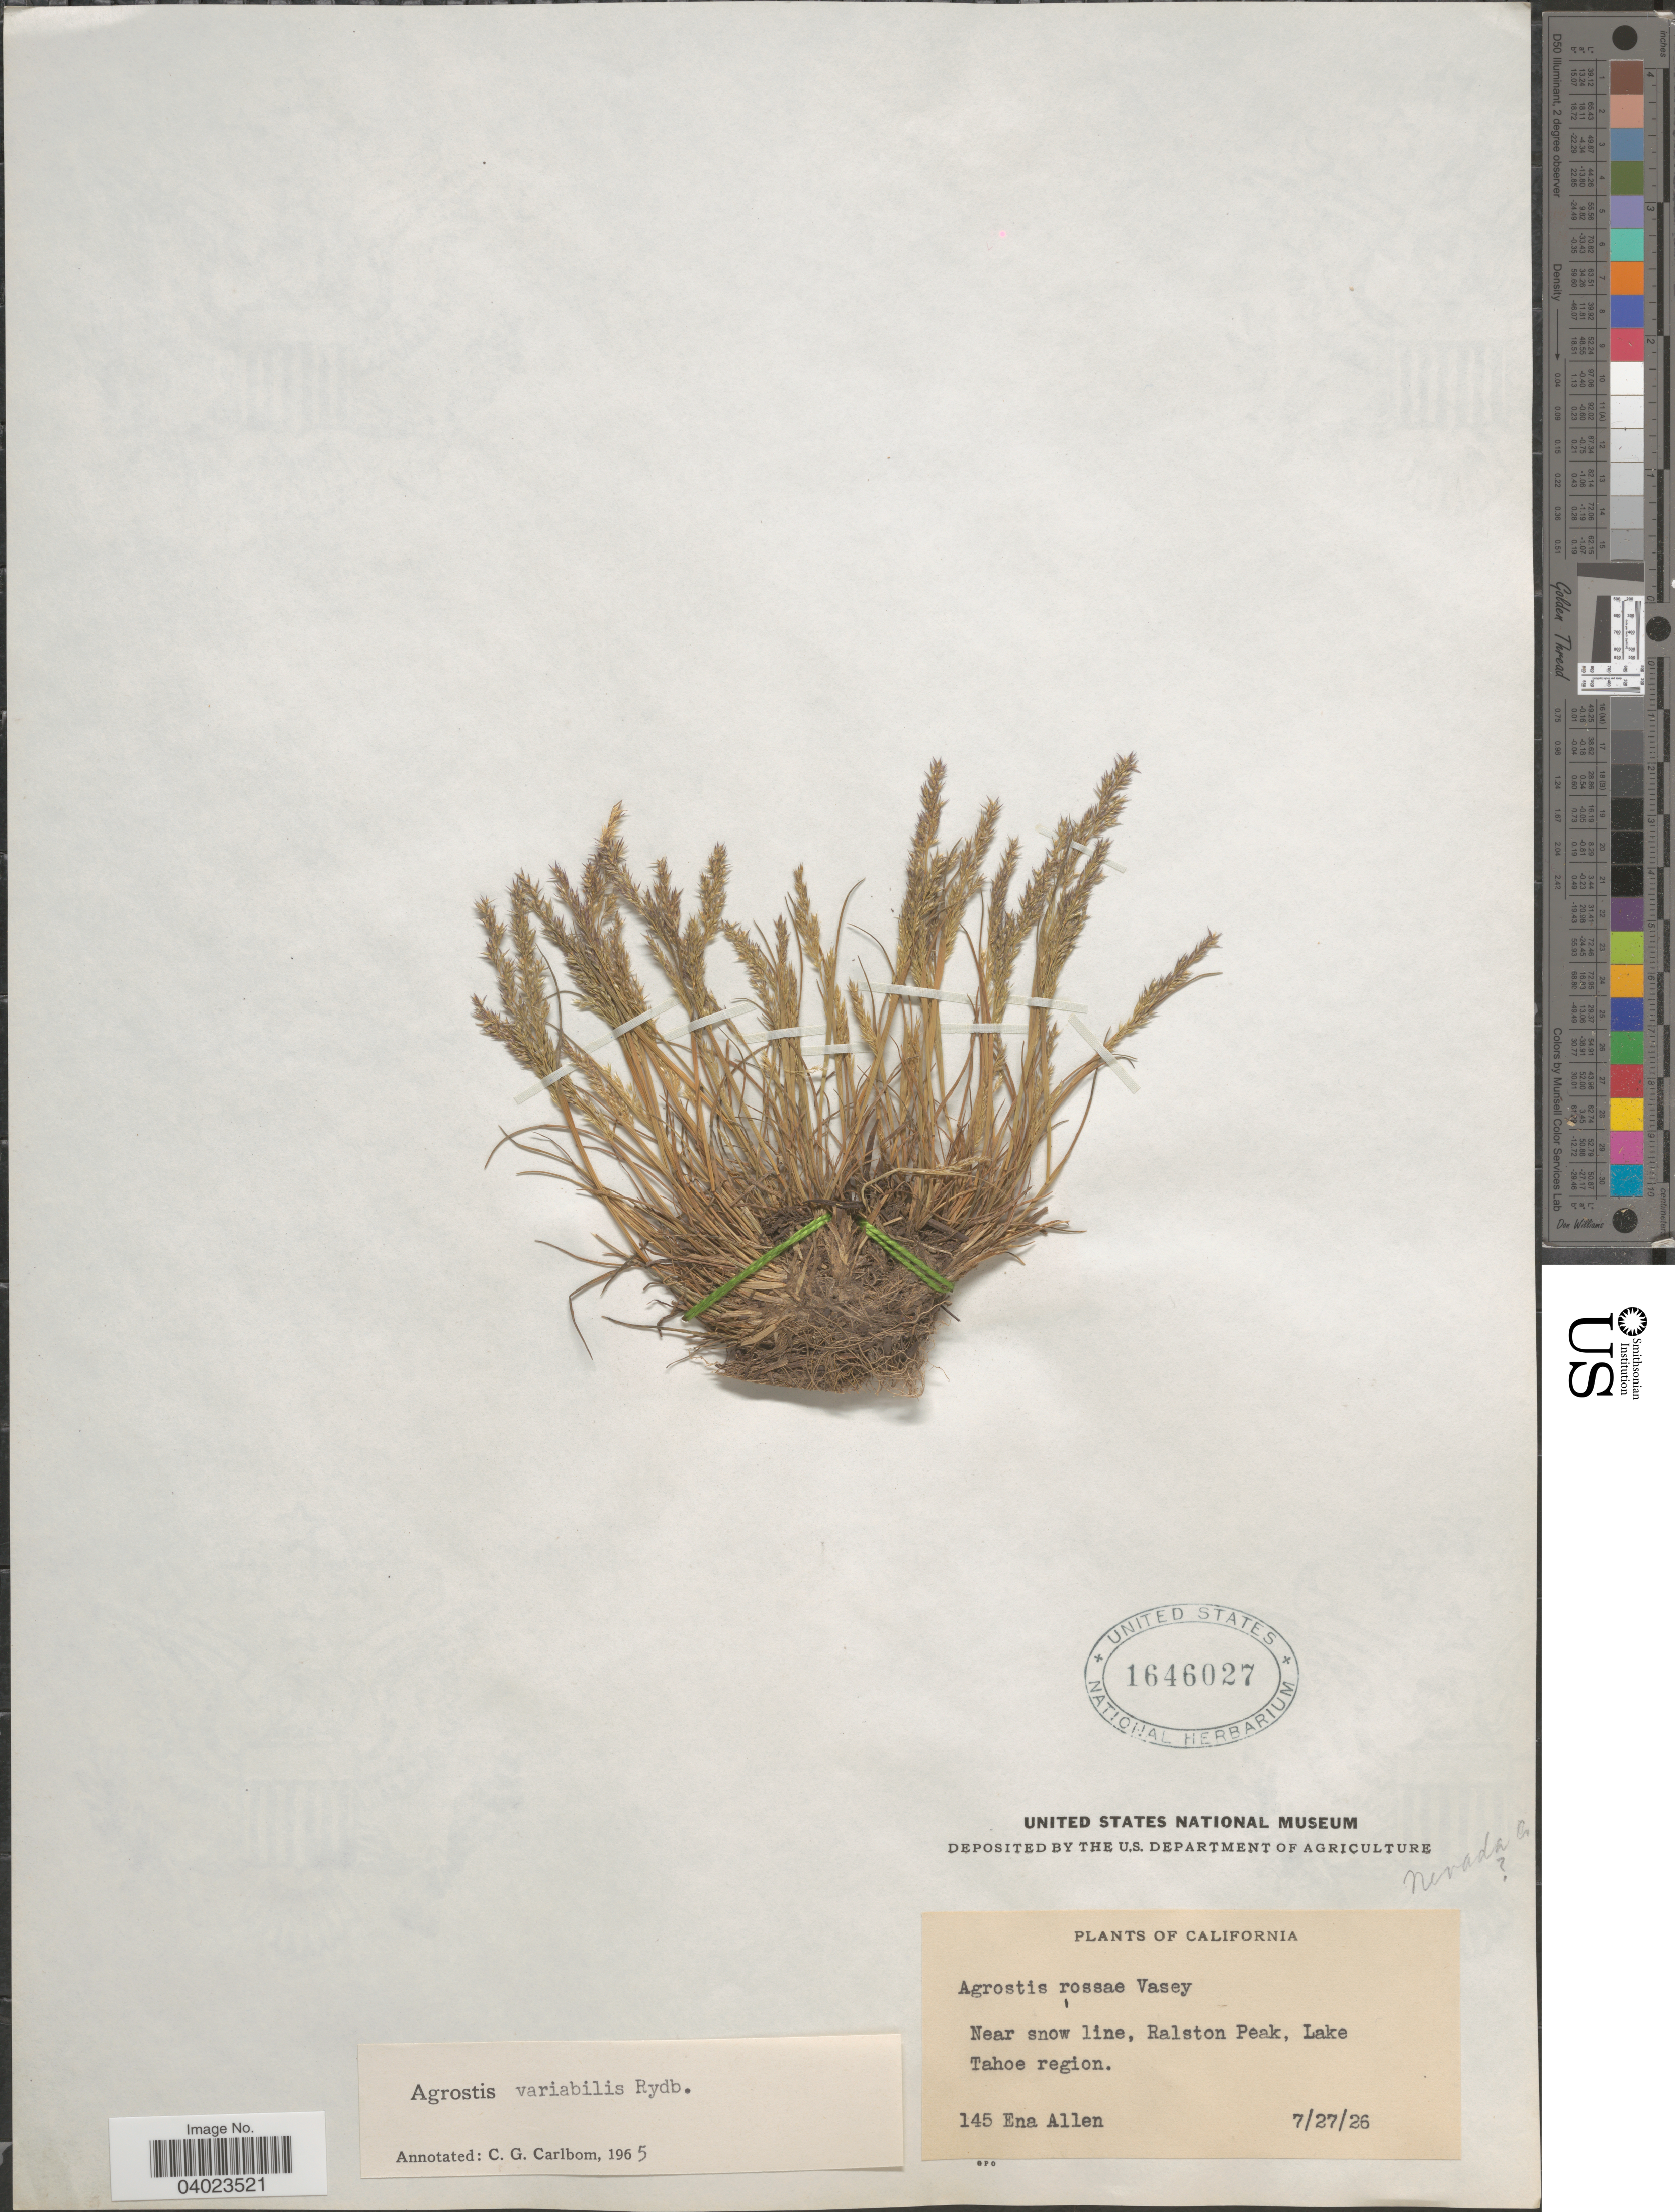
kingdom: Plantae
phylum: Tracheophyta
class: Liliopsida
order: Poales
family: Poaceae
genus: Agrostis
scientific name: Agrostis variabilis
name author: Rydb.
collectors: E. Allen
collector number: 145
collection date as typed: Transcribed d/m/y: 27/7/26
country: United States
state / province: California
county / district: Nevada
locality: Near snow line, Ralston Peak, Lake Tahoe region. Nevada Co [unsure placement].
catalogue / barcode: US 1646027